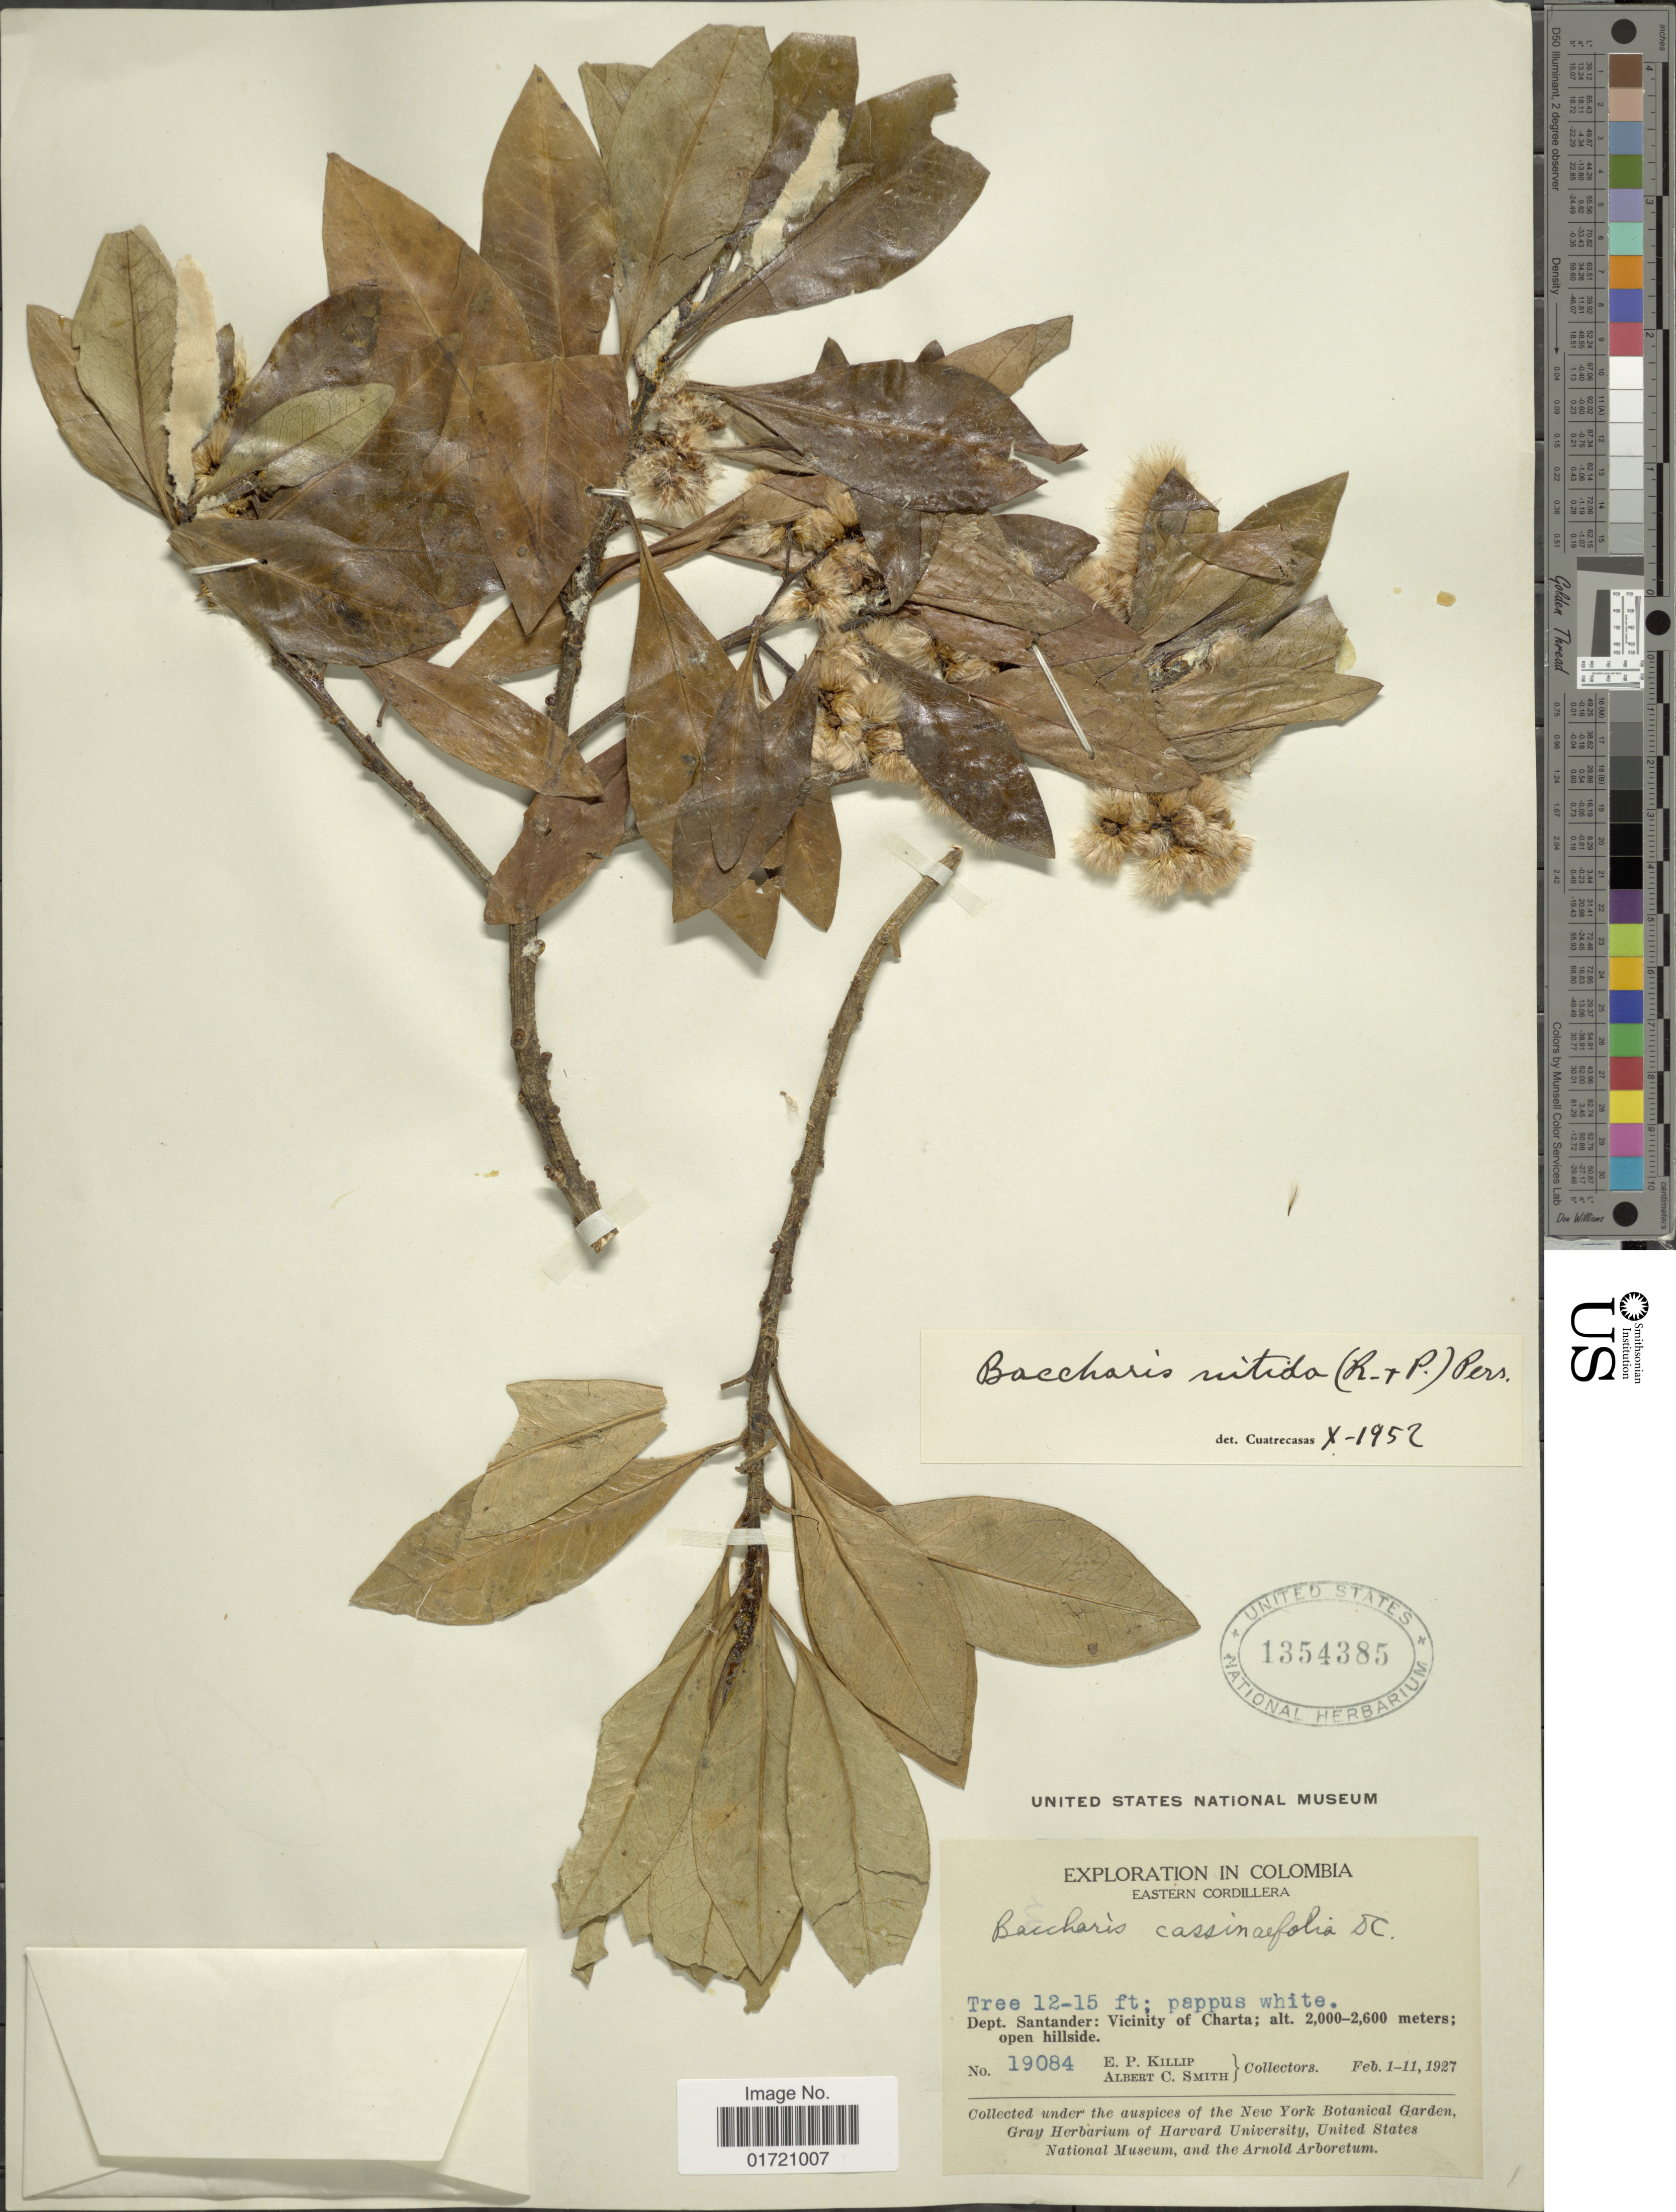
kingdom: Plantae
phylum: Tracheophyta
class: Magnoliopsida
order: Asterales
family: Asteraceae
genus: Baccharis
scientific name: Baccharis nitida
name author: (Ruiz & Pav.) Pers.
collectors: E. P. Killip & A. C. Smith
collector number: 19084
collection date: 1927-02-01/1927-02-11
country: Colombia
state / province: Santander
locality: Eastern Cordillera, Vicinity of Charta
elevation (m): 2000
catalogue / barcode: US 1354385